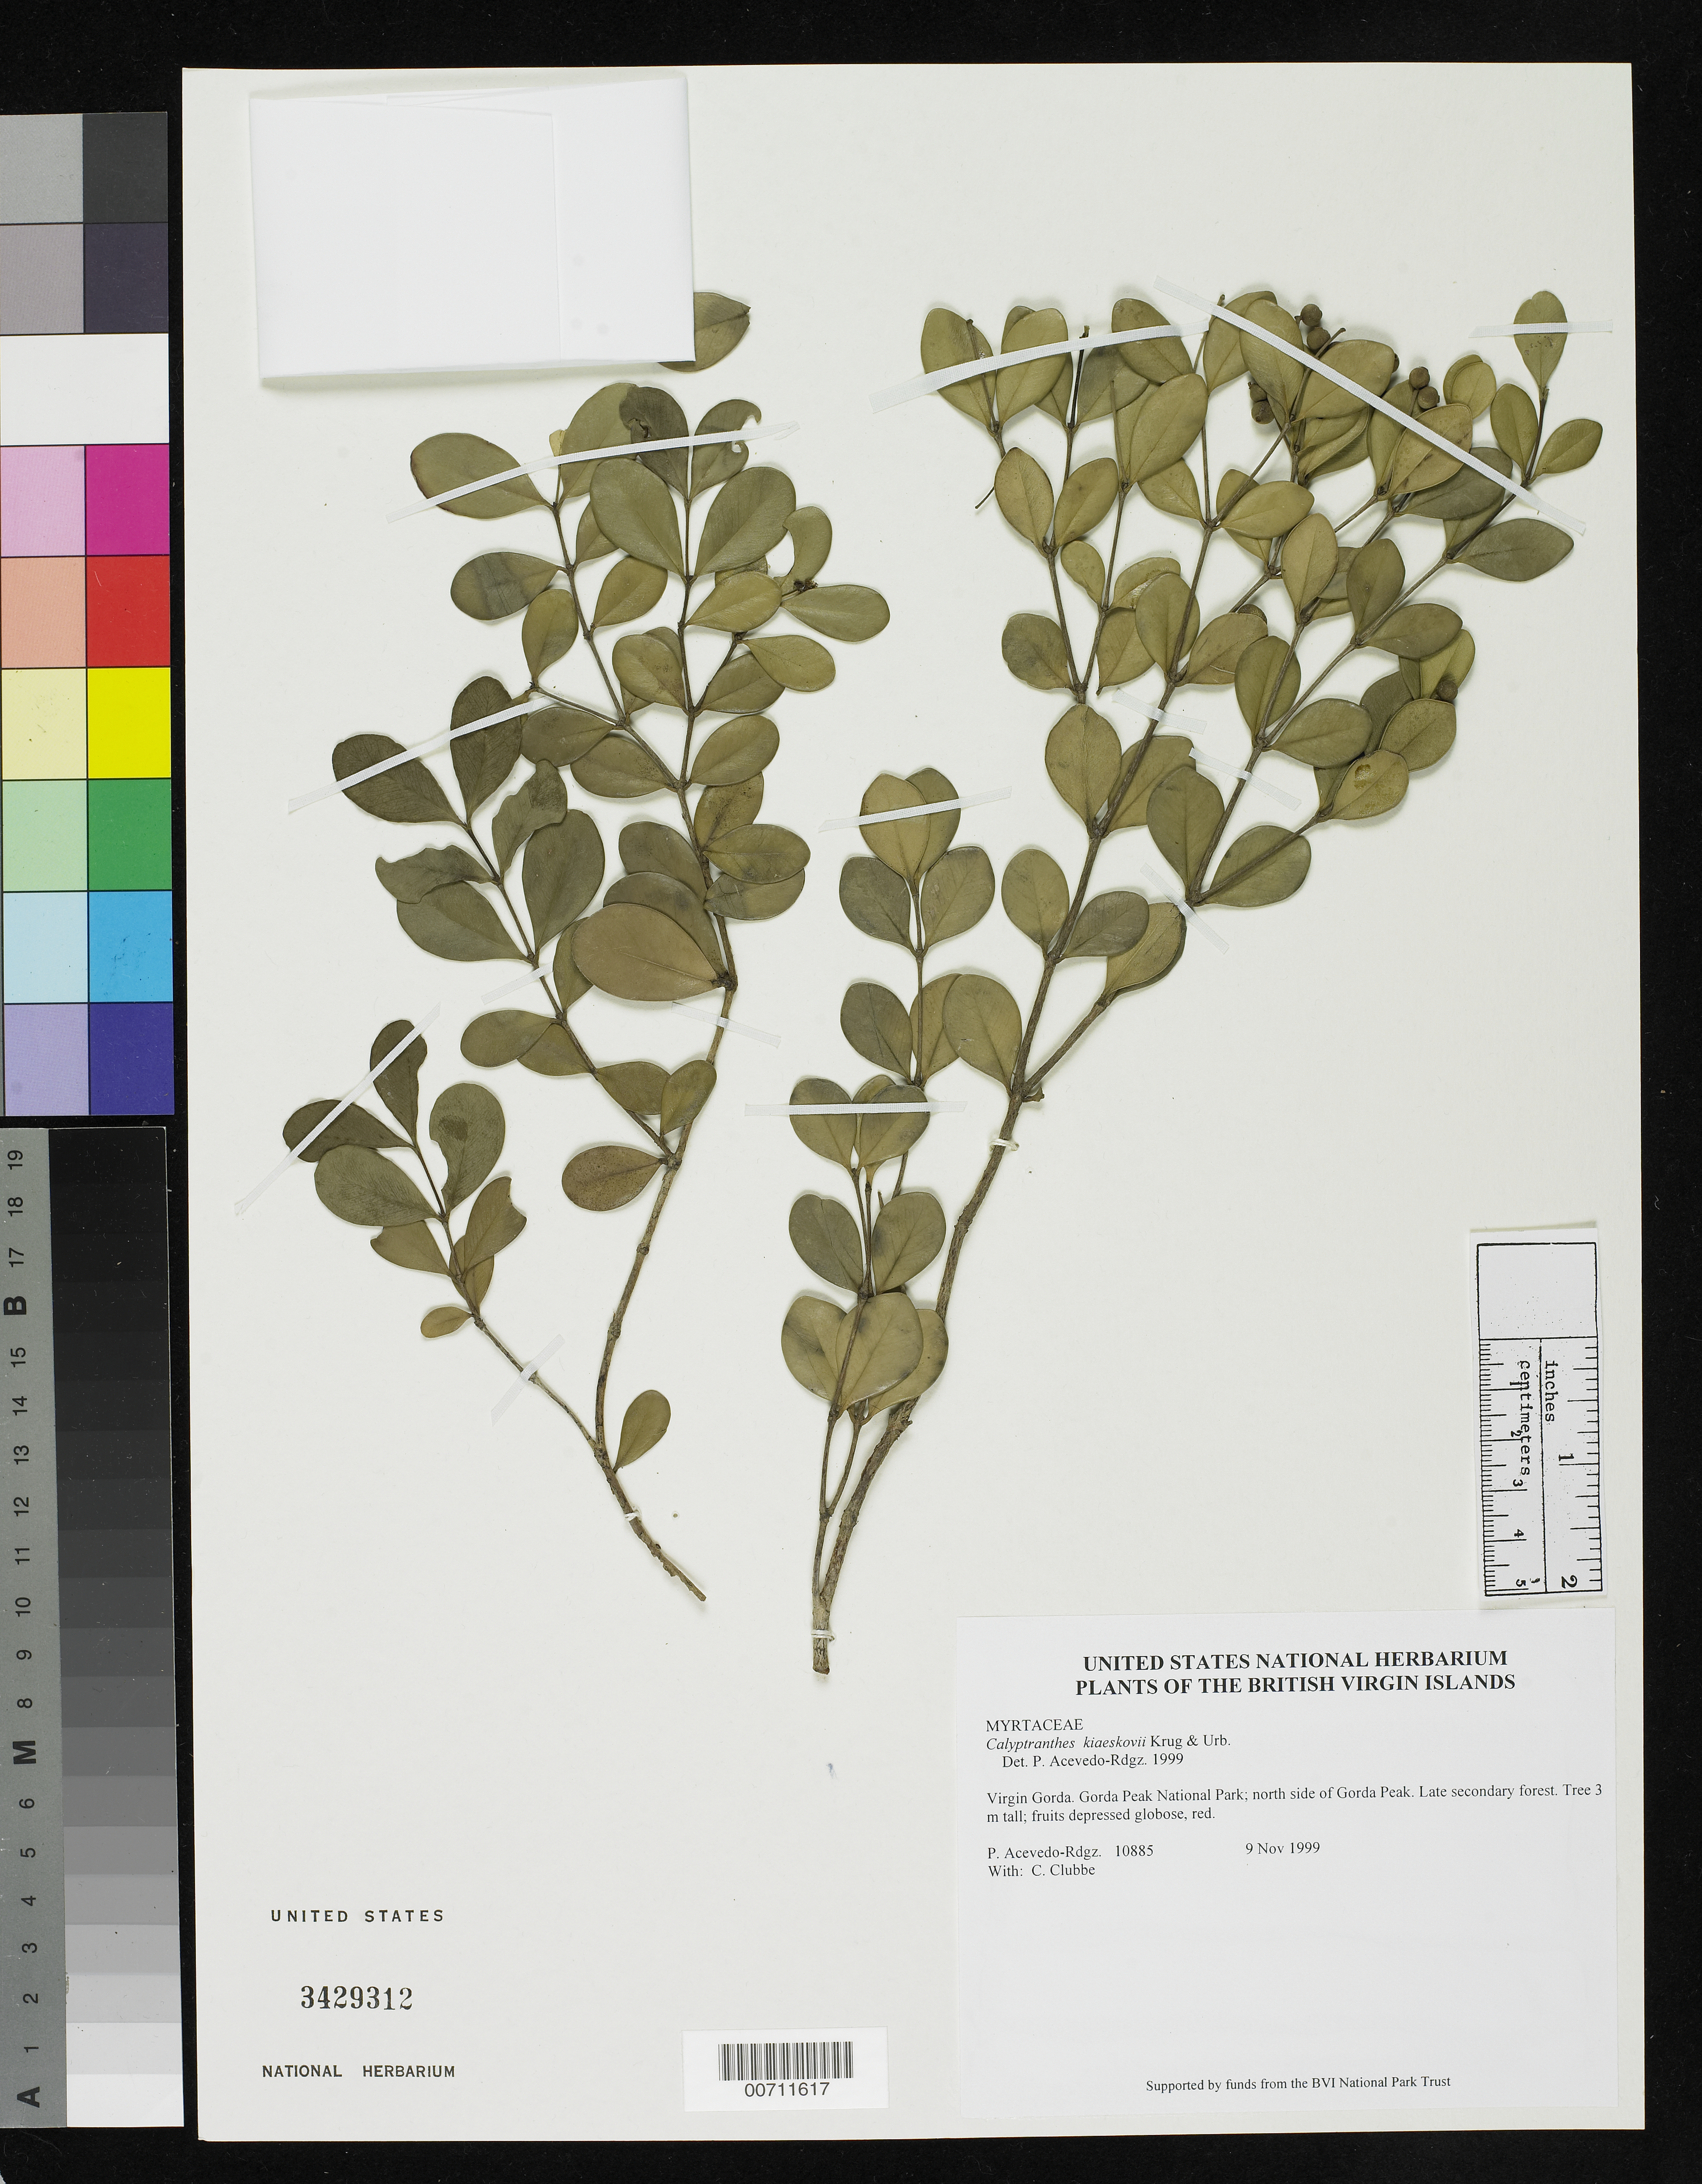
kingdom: Plantae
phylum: Tracheophyta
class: Magnoliopsida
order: Myrtales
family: Myrtaceae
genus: Myrcia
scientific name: Myrcia neokiaerskovii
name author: E. Lucas & K. Samra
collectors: P. Acevedo-Rodr., C. Clubbe, M. Gillman & C. Hankamer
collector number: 10885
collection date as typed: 09 Nov 1999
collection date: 1999-11-09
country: British Virgin Islands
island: Virgin Gorda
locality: Gorda Peak National Park; north side of Gorda Peak.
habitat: Late secondary forest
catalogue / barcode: US 3429312